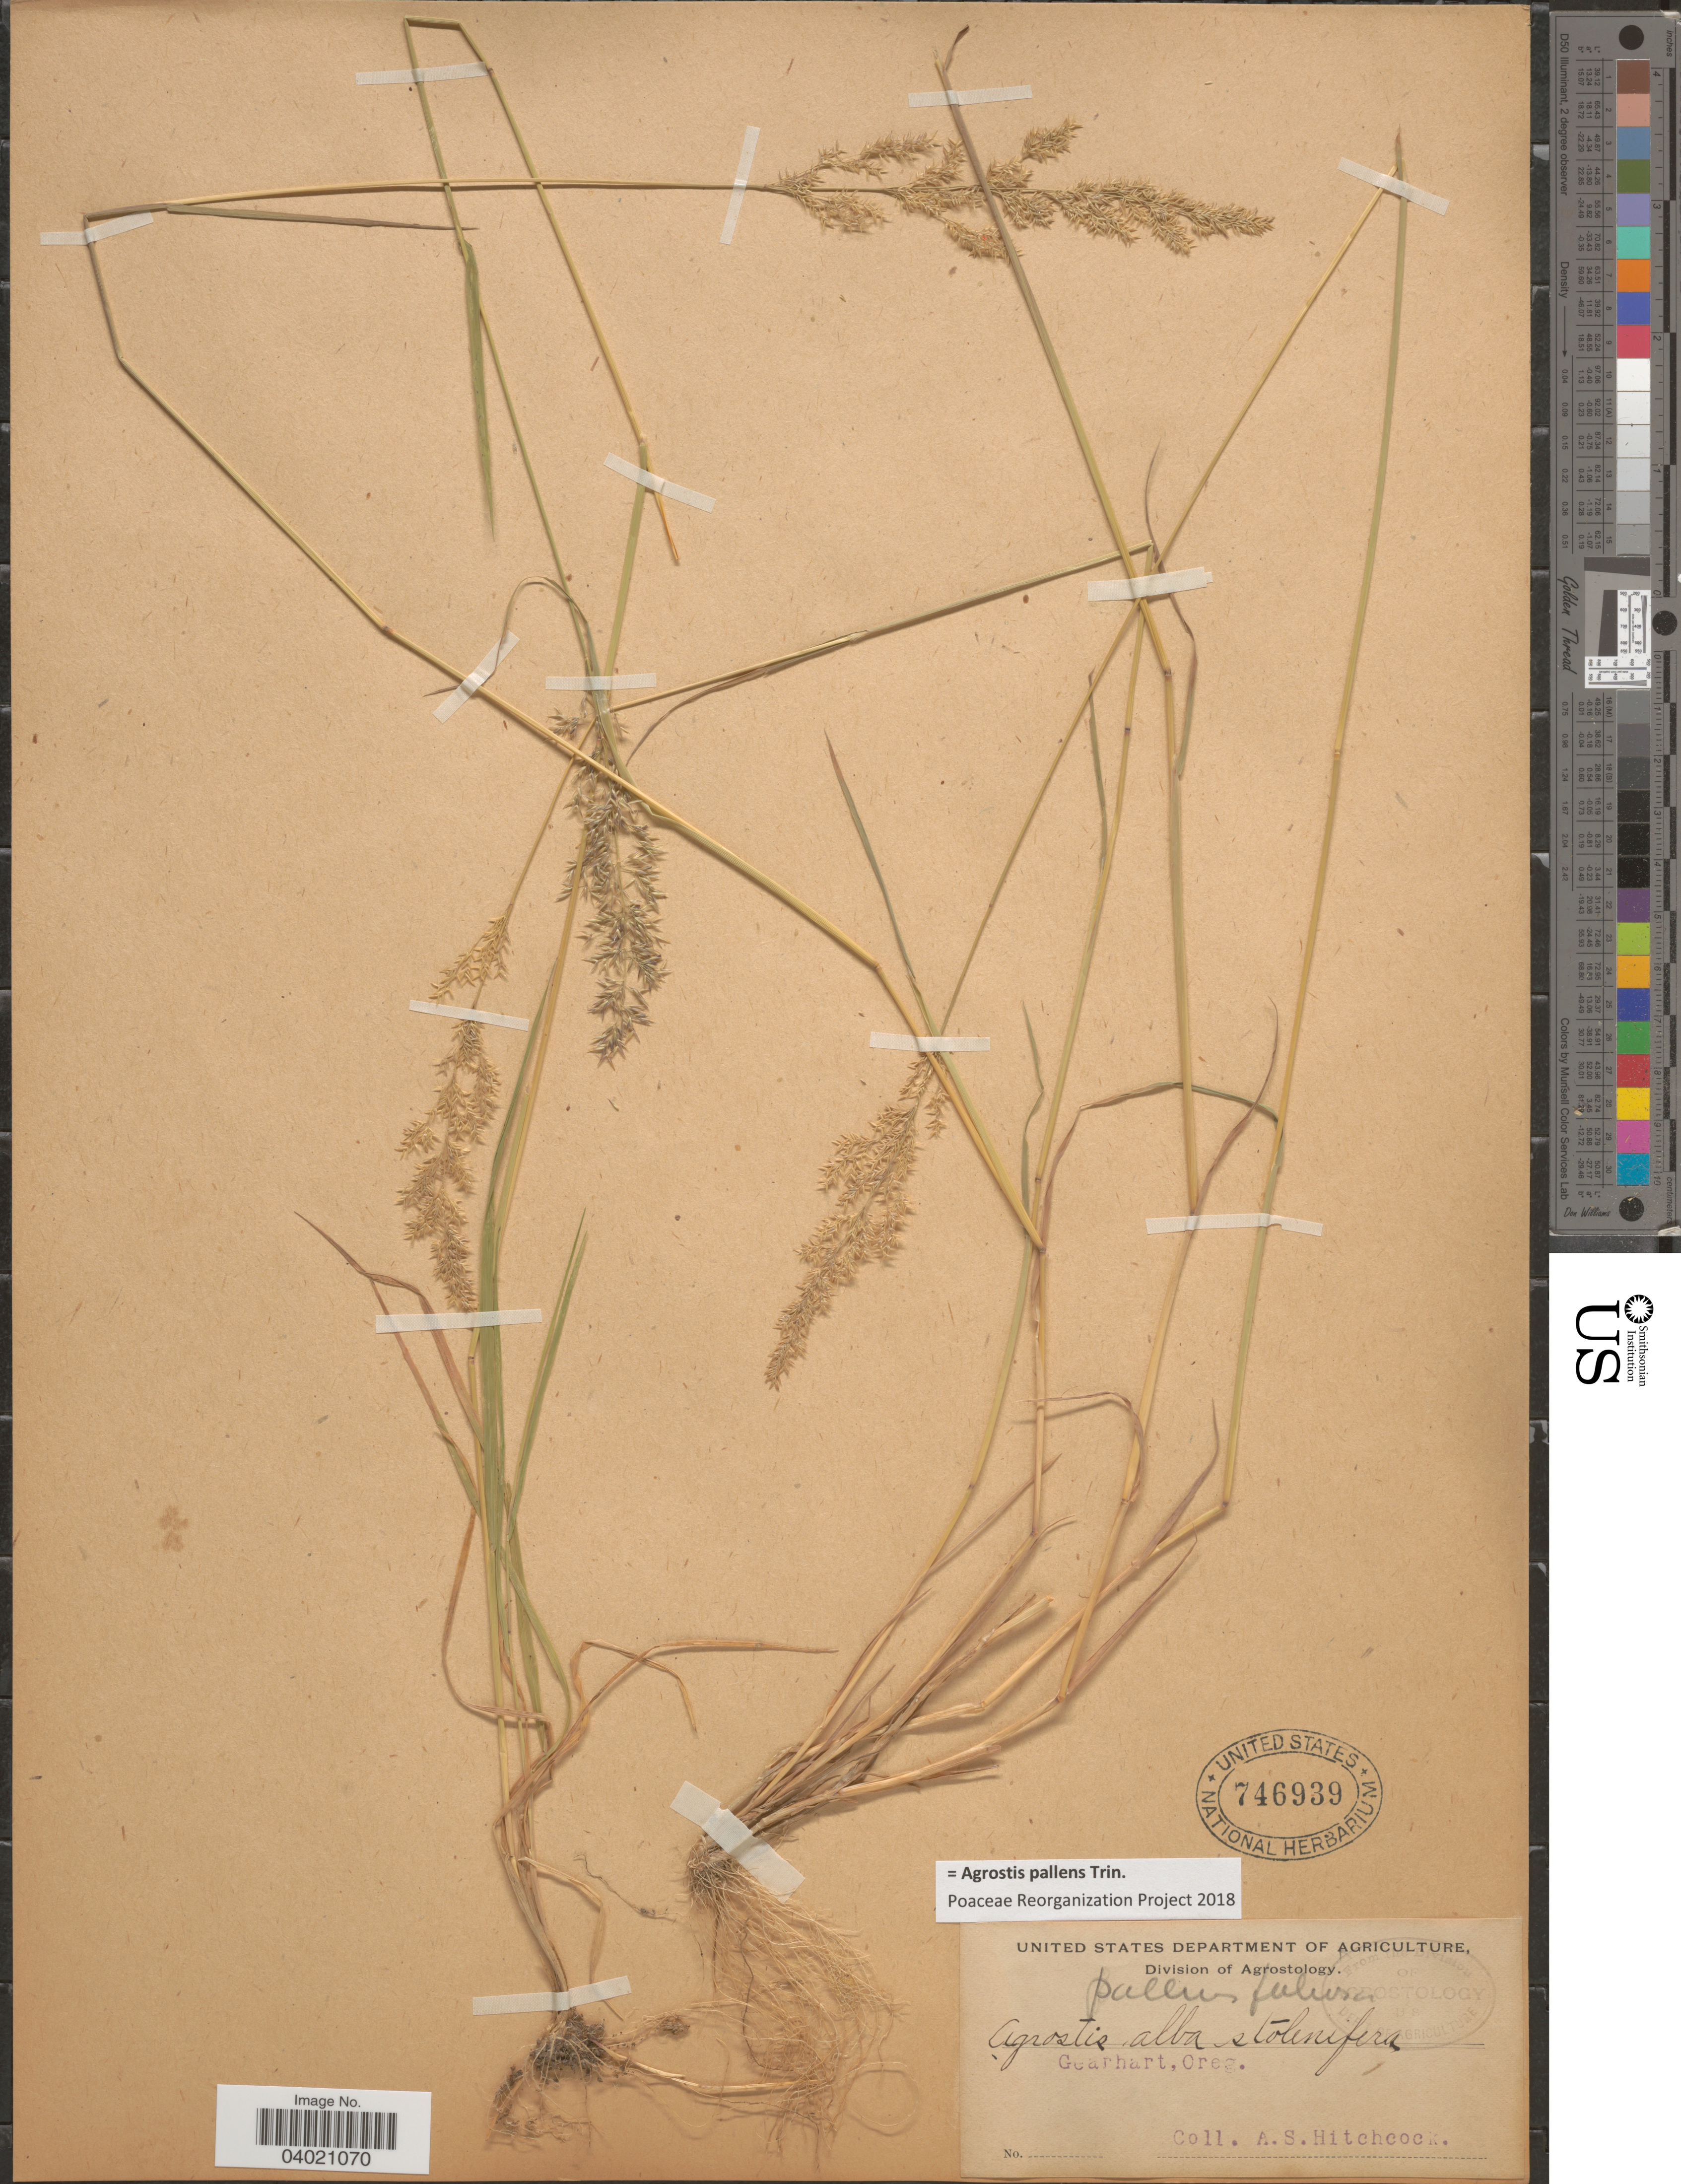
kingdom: Plantae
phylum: Tracheophyta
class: Liliopsida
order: Poales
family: Poaceae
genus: Agrostis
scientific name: Agrostis pallens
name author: Trin.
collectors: A. S. Hitchcock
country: United States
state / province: Oregon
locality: Gearhart.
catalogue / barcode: US 746939